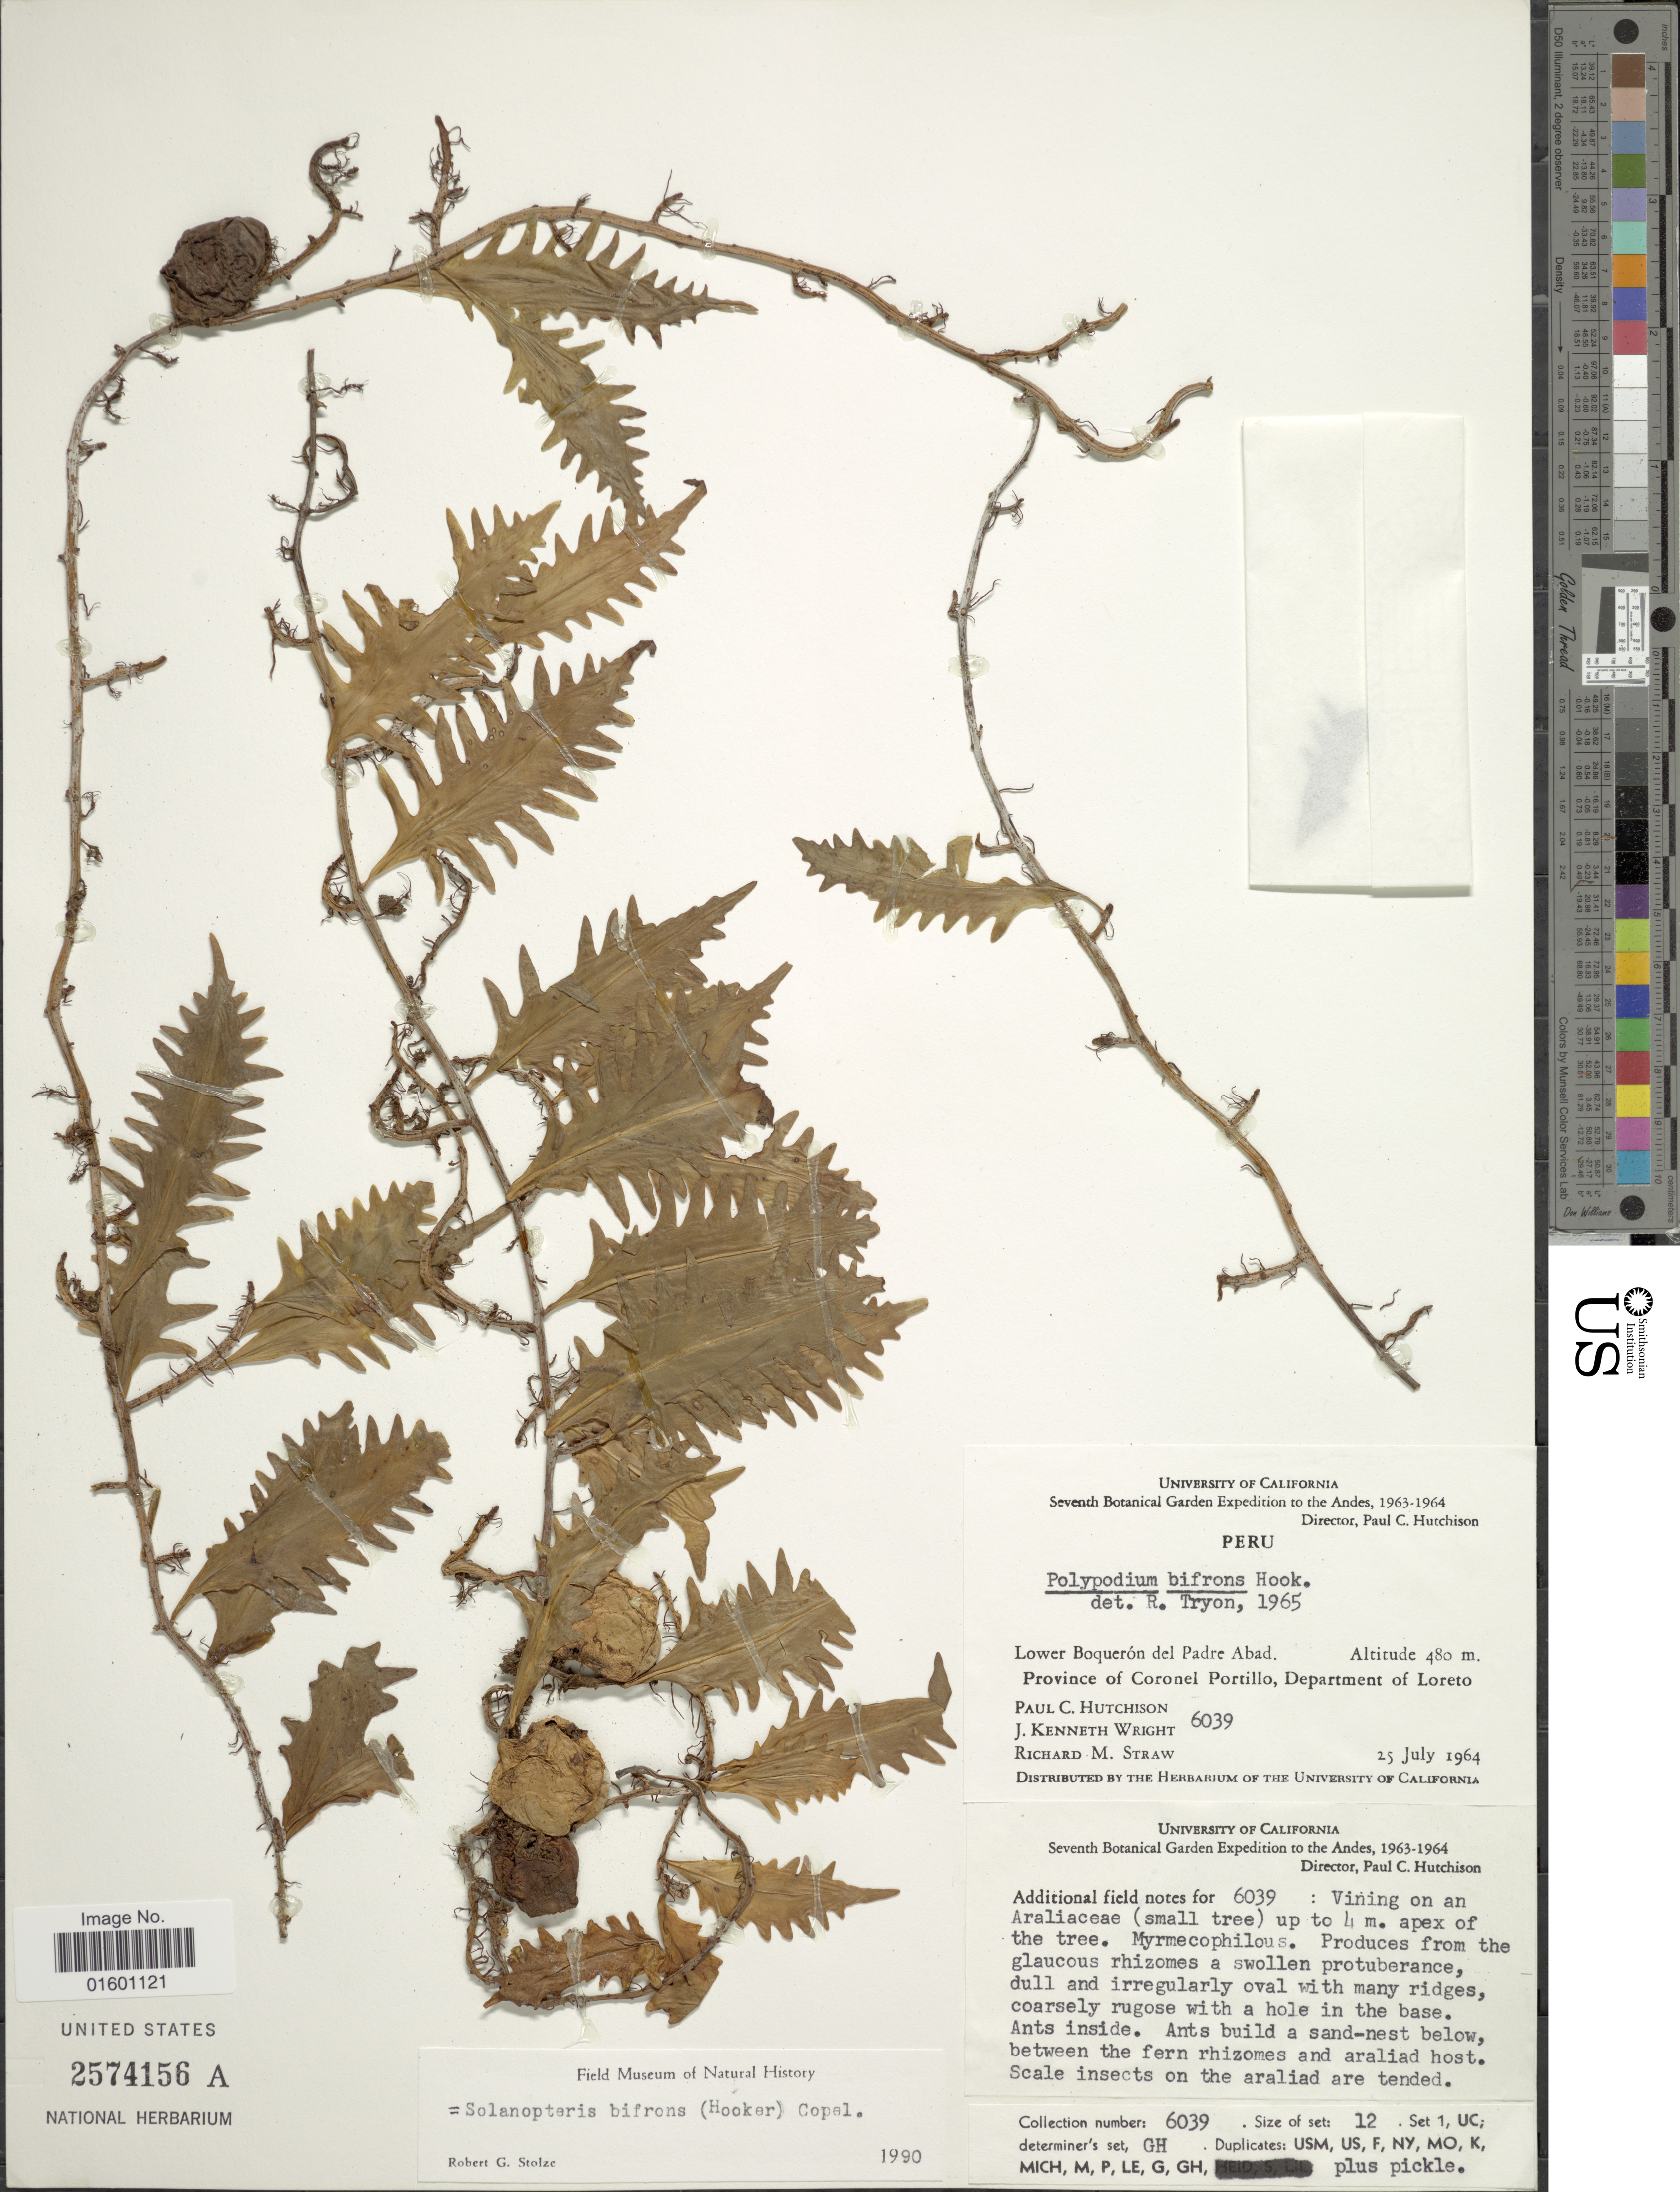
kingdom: Plantae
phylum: Tracheophyta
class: Polypodiopsida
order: Polypodiales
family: Polypodiaceae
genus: Microgramma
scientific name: Microgramma bifrons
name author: (Hook.) Lellinger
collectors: P. C. Hutchison, J. K. Wright & R. M. Straw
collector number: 6039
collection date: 1964-07-25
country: Peru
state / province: Loreto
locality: Lower Boqueron del Padre Abdad, province of Coronel Portillo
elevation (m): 480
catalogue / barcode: US 2574156A